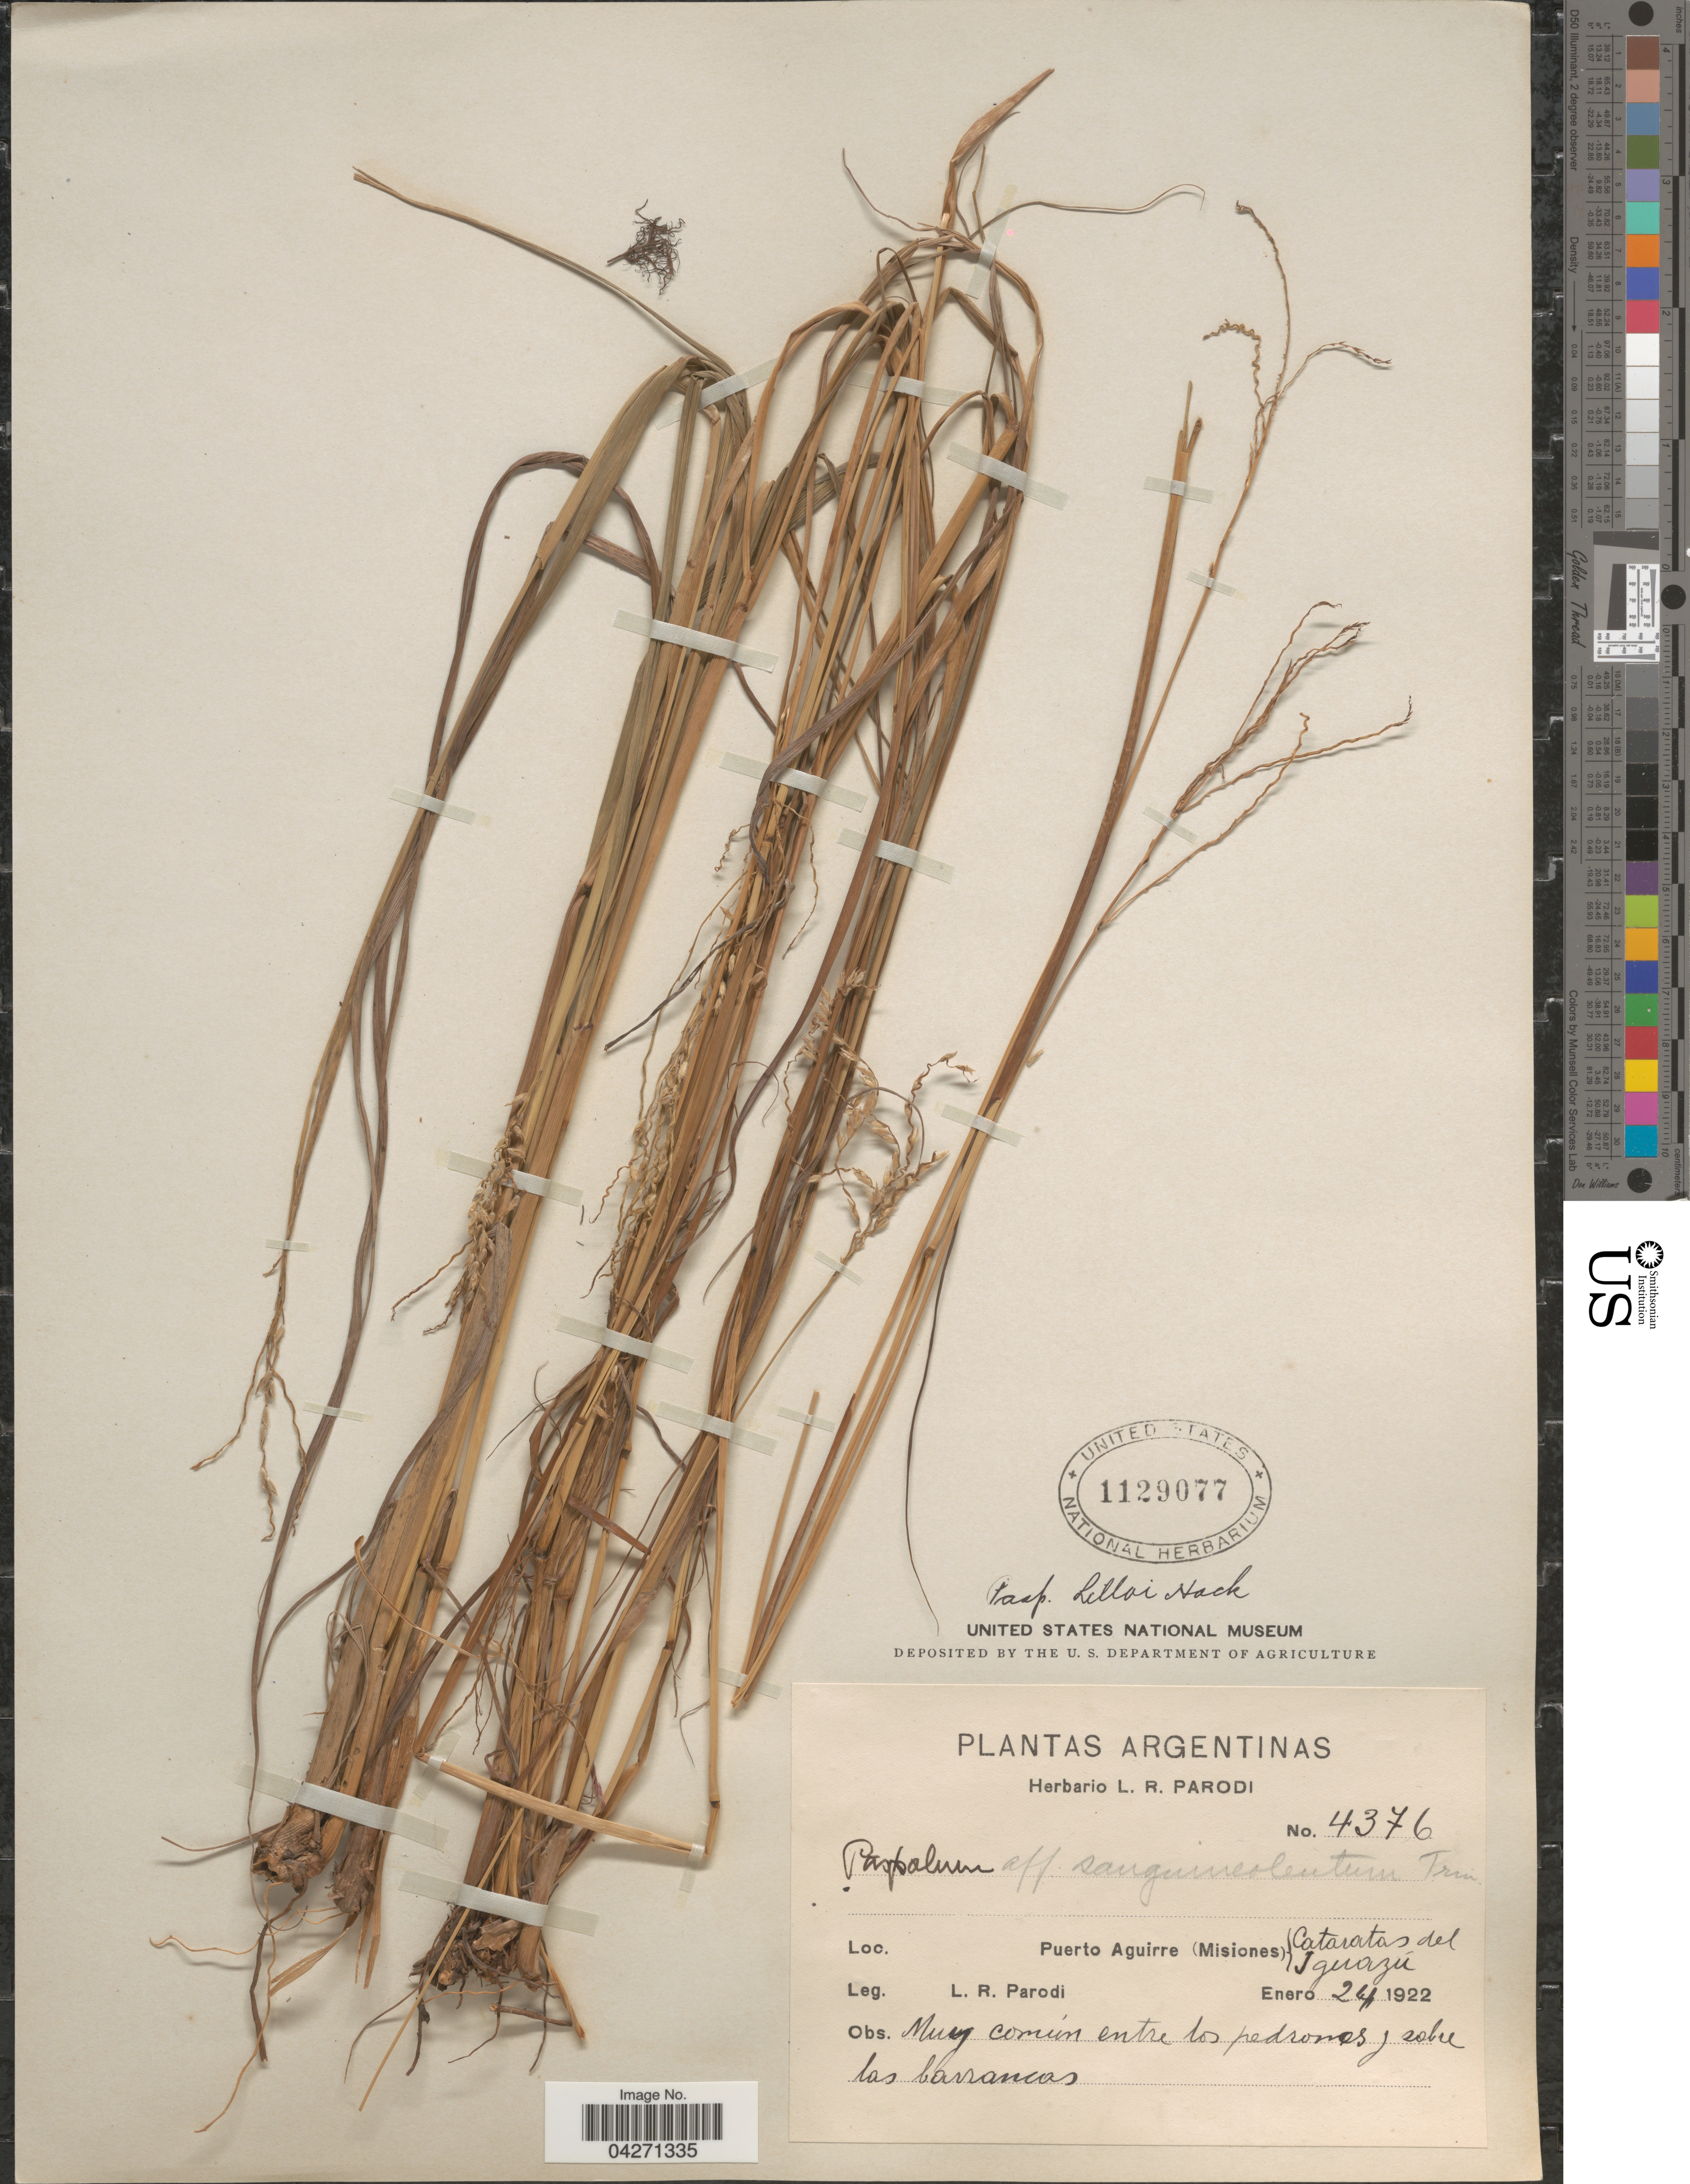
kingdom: Plantae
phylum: Tracheophyta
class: Liliopsida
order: Poales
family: Poaceae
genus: Paspalum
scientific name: Paspalum lilloi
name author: Hack.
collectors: L. R. Parodi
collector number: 4376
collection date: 1922-01-24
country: Argentina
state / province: Misiones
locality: Puerto Aguirre. Cataratas del Iguazú.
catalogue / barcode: US 1129077